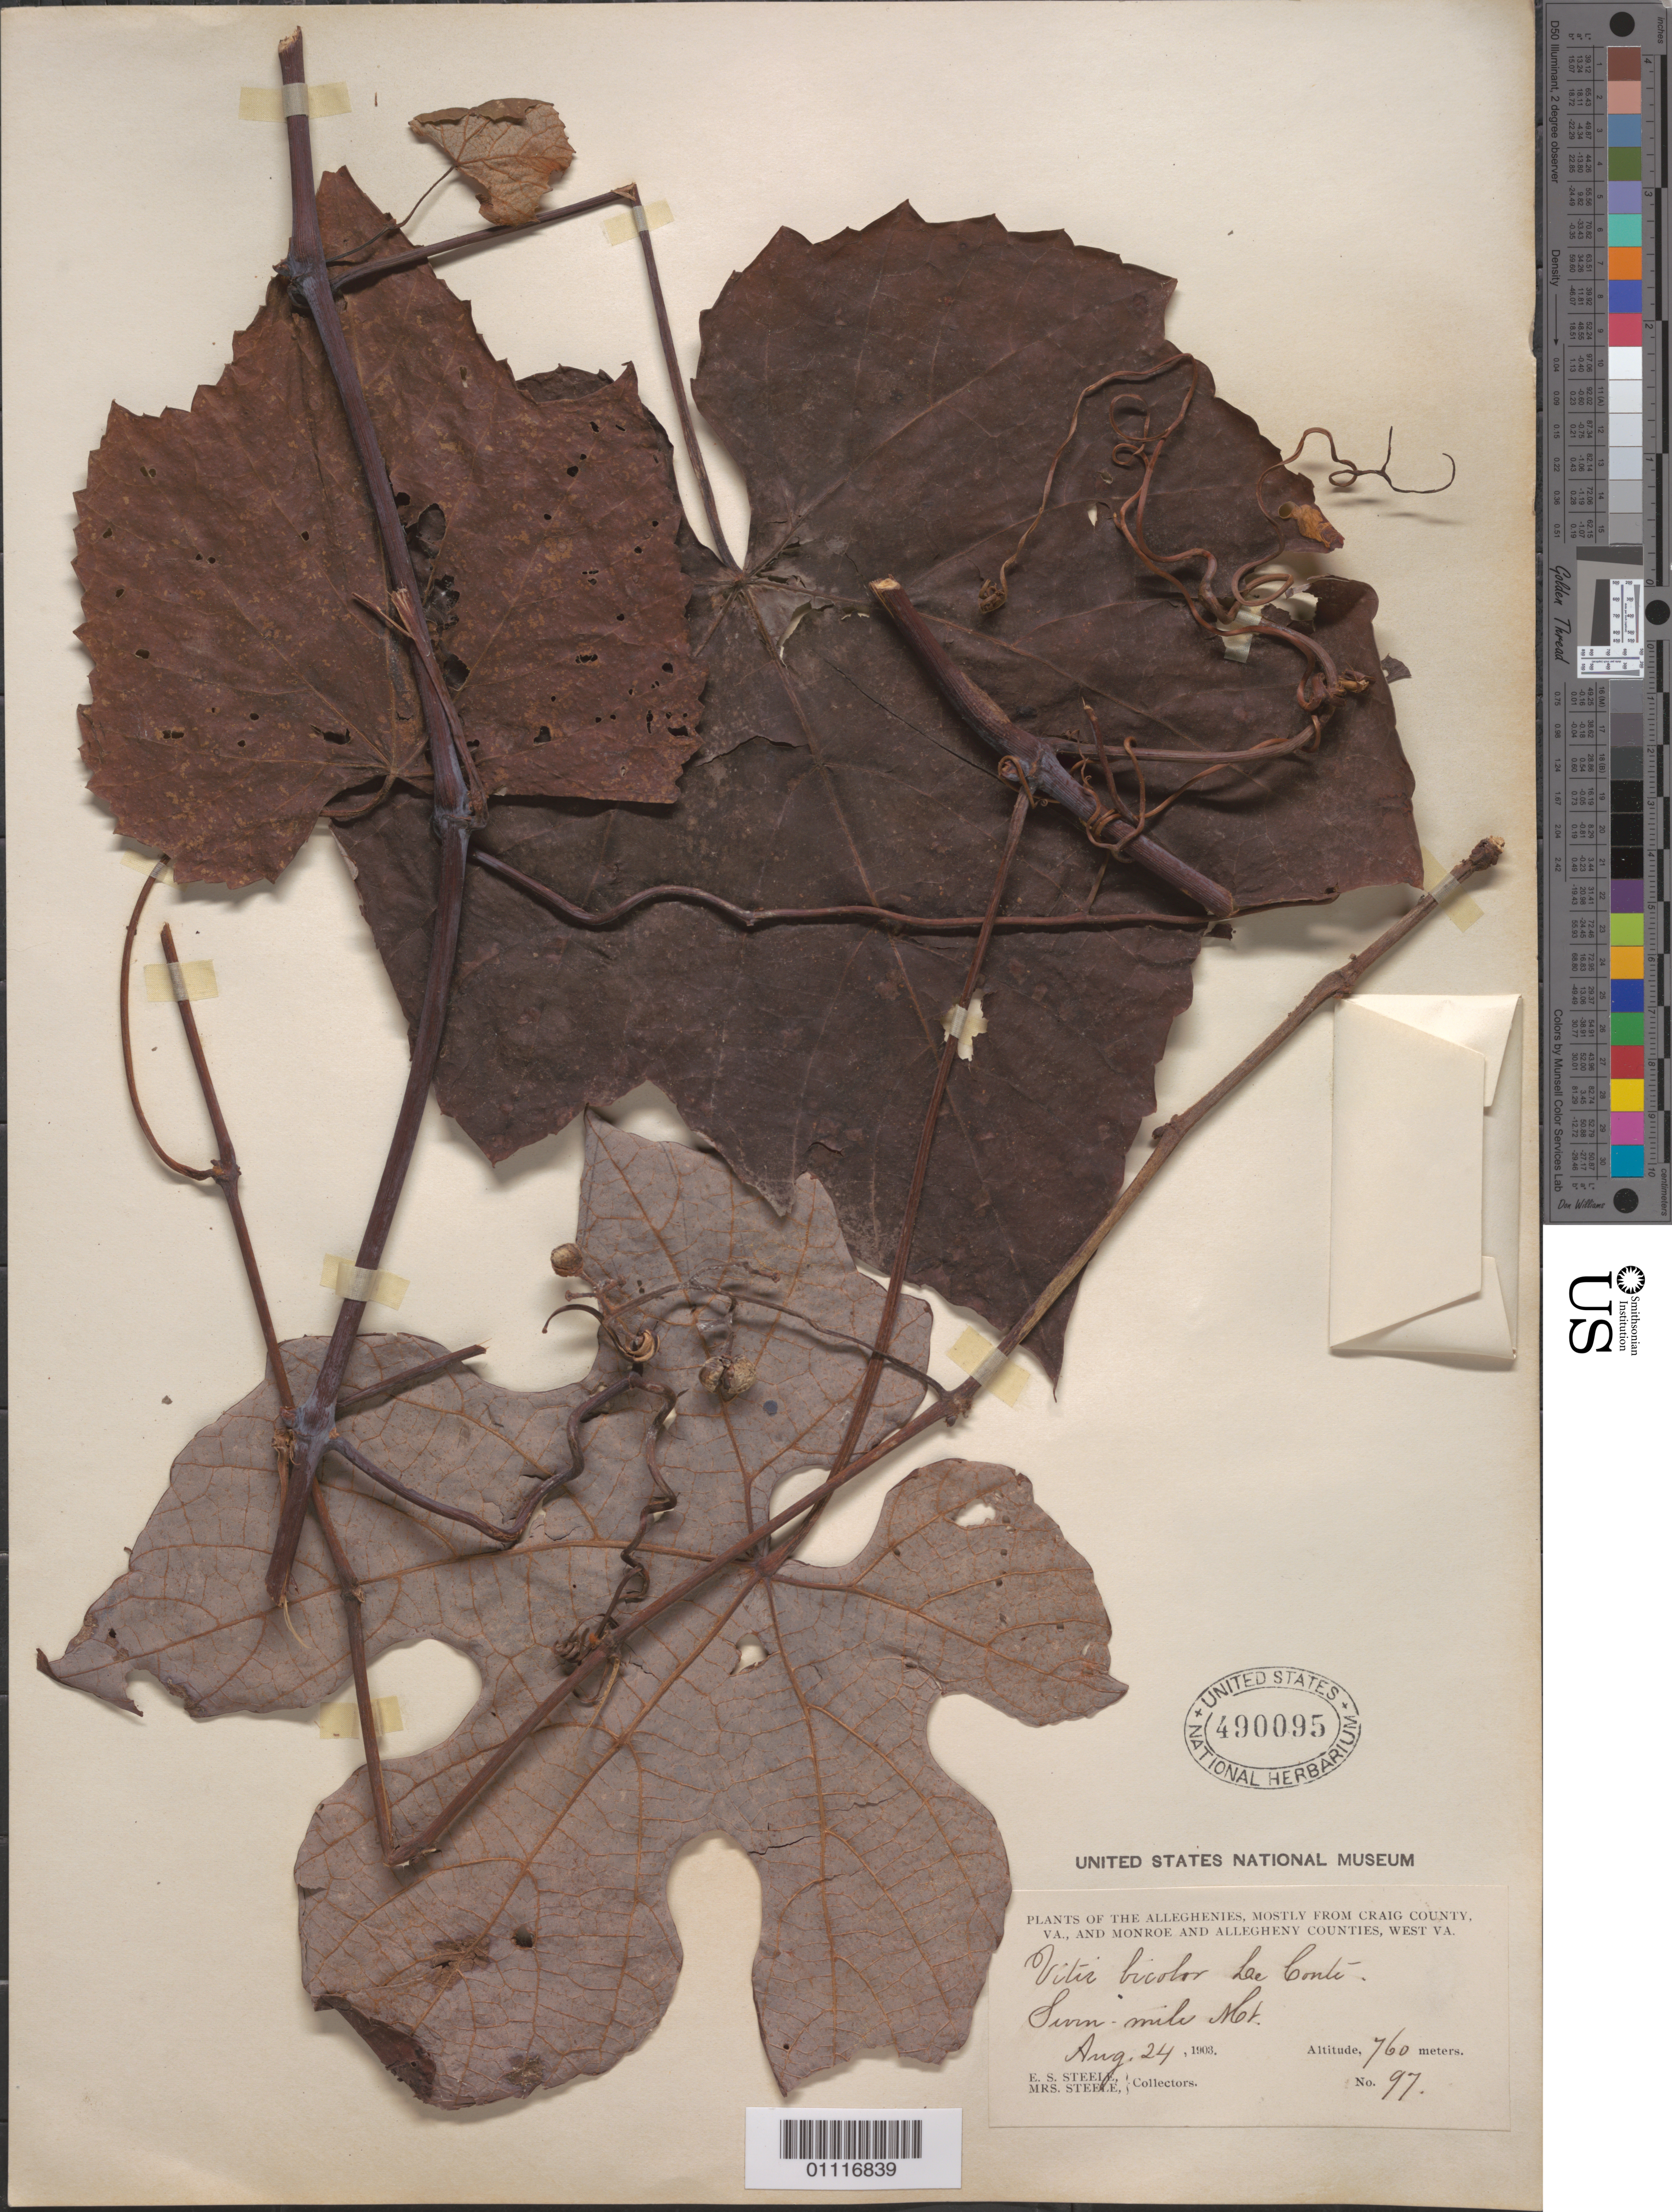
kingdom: Plantae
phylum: Tracheophyta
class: Magnoliopsida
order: Vitales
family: Vitaceae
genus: Vitis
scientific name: Vitis bicolor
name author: Leconte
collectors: E. Steele & Mrs. E. S. Steele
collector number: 97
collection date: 1903-08-24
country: United States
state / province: West Virginia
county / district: Allegheny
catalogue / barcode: US 490095